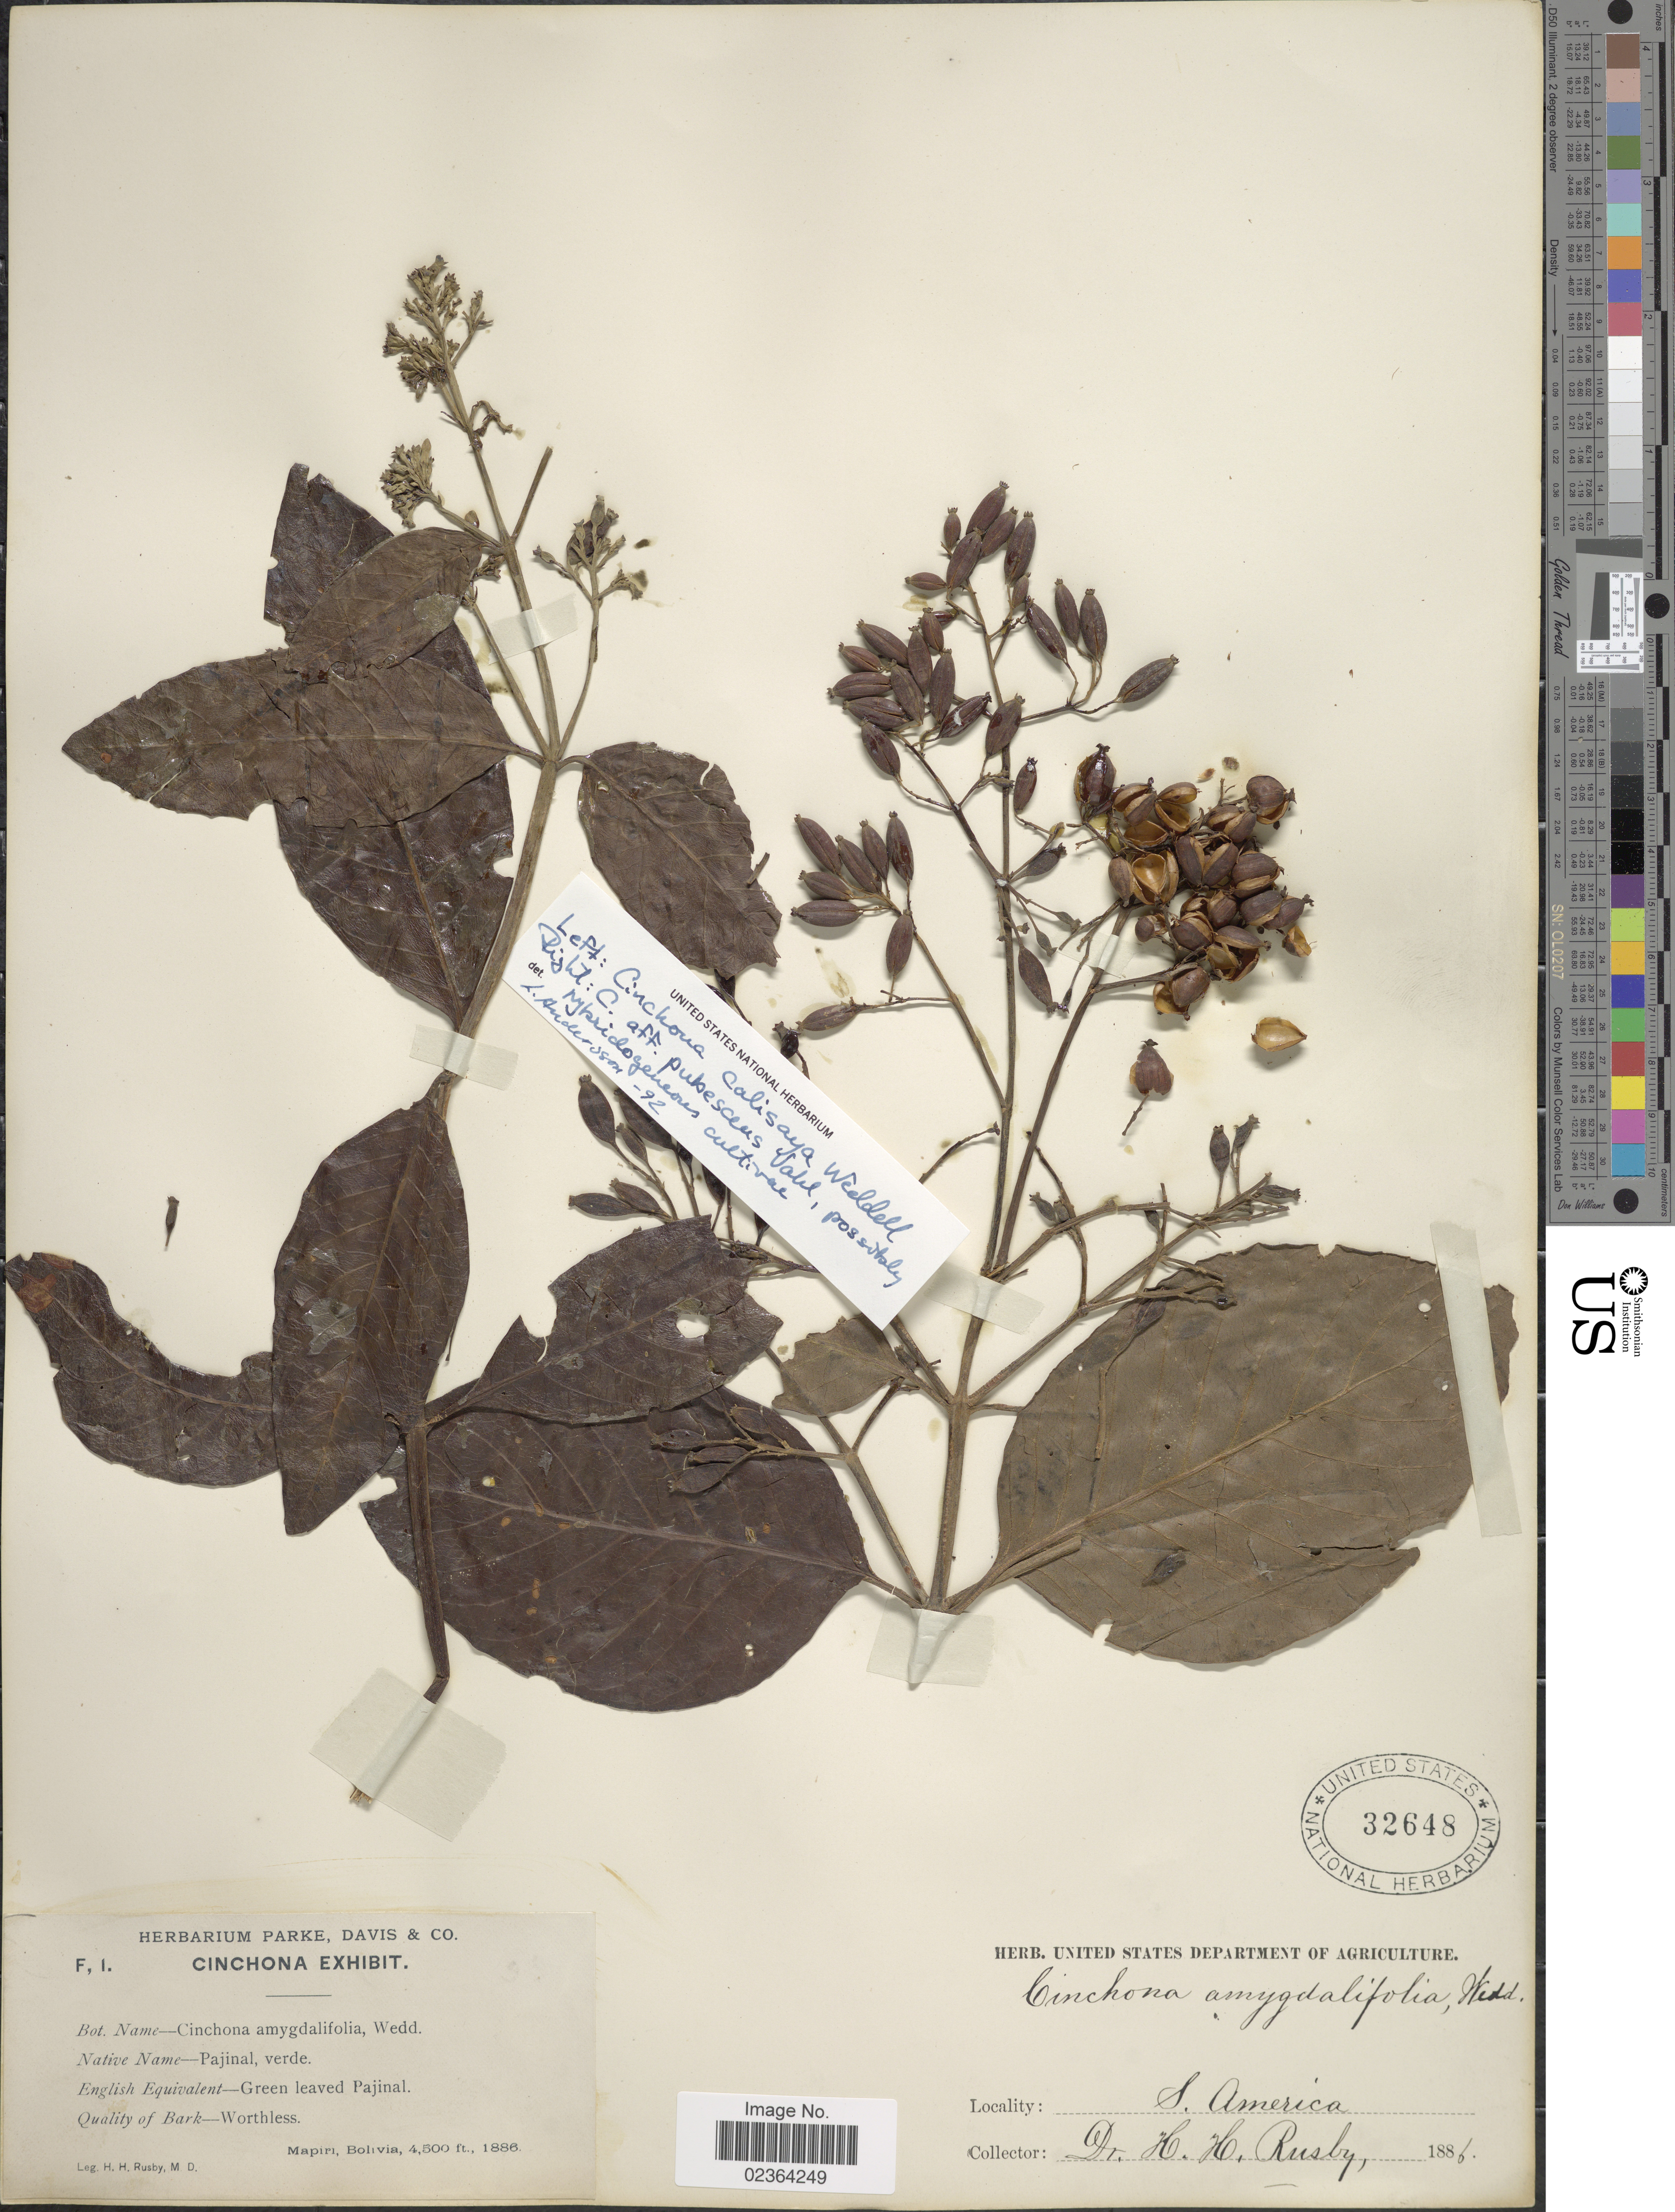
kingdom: Plantae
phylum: Tracheophyta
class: Magnoliopsida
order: Gentianales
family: Rubiaceae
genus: Cinchona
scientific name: Cinchona calisaya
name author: Wedd.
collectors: H. H. Rusby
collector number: F, 1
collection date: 1886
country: Bolivia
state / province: La Páz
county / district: Larecaja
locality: Mapiri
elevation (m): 1372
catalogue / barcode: US 32648